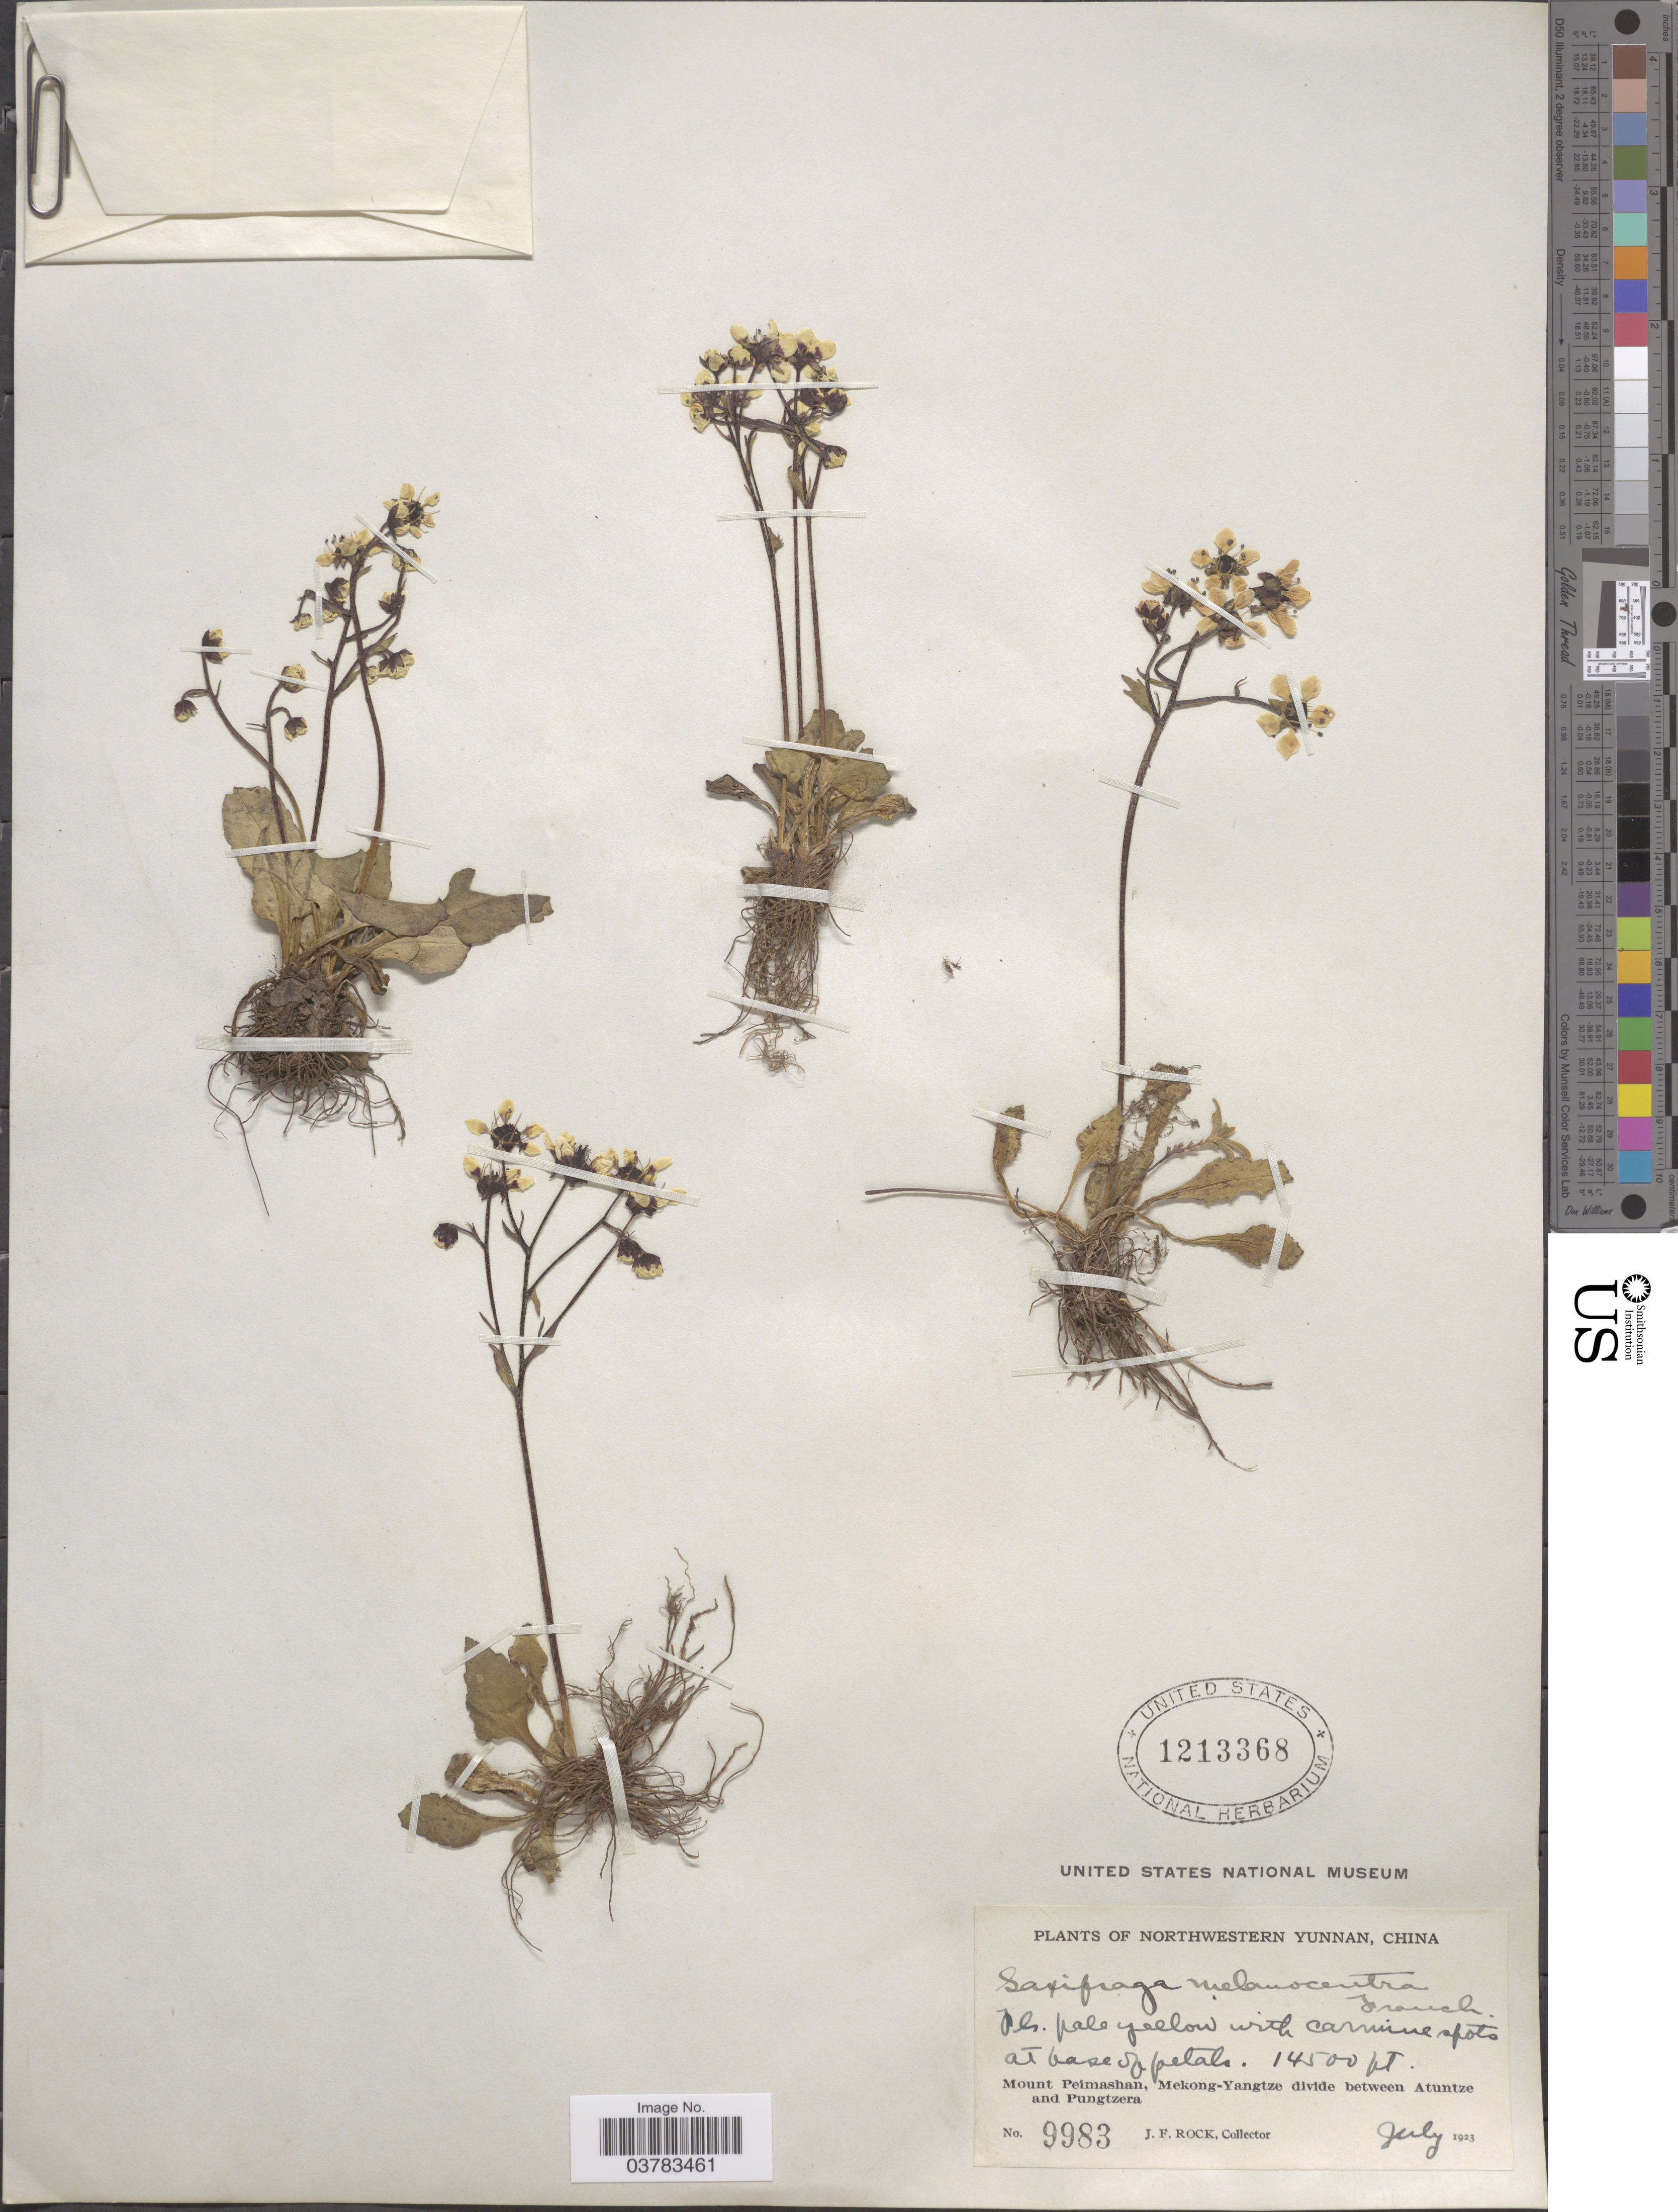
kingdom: Plantae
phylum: Tracheophyta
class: Magnoliopsida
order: Saxifragales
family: Saxifragaceae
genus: Micranthes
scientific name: Micranthes melanocentra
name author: (Franch.) Losinsk.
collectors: J. Rock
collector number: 9983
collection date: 1923-07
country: China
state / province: Yunnan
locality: Northwestern Yunnan. Mount Peimashan, Mekong-Yangtze divide between Atuntze and Pungtzera.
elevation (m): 4420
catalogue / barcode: US 1213368